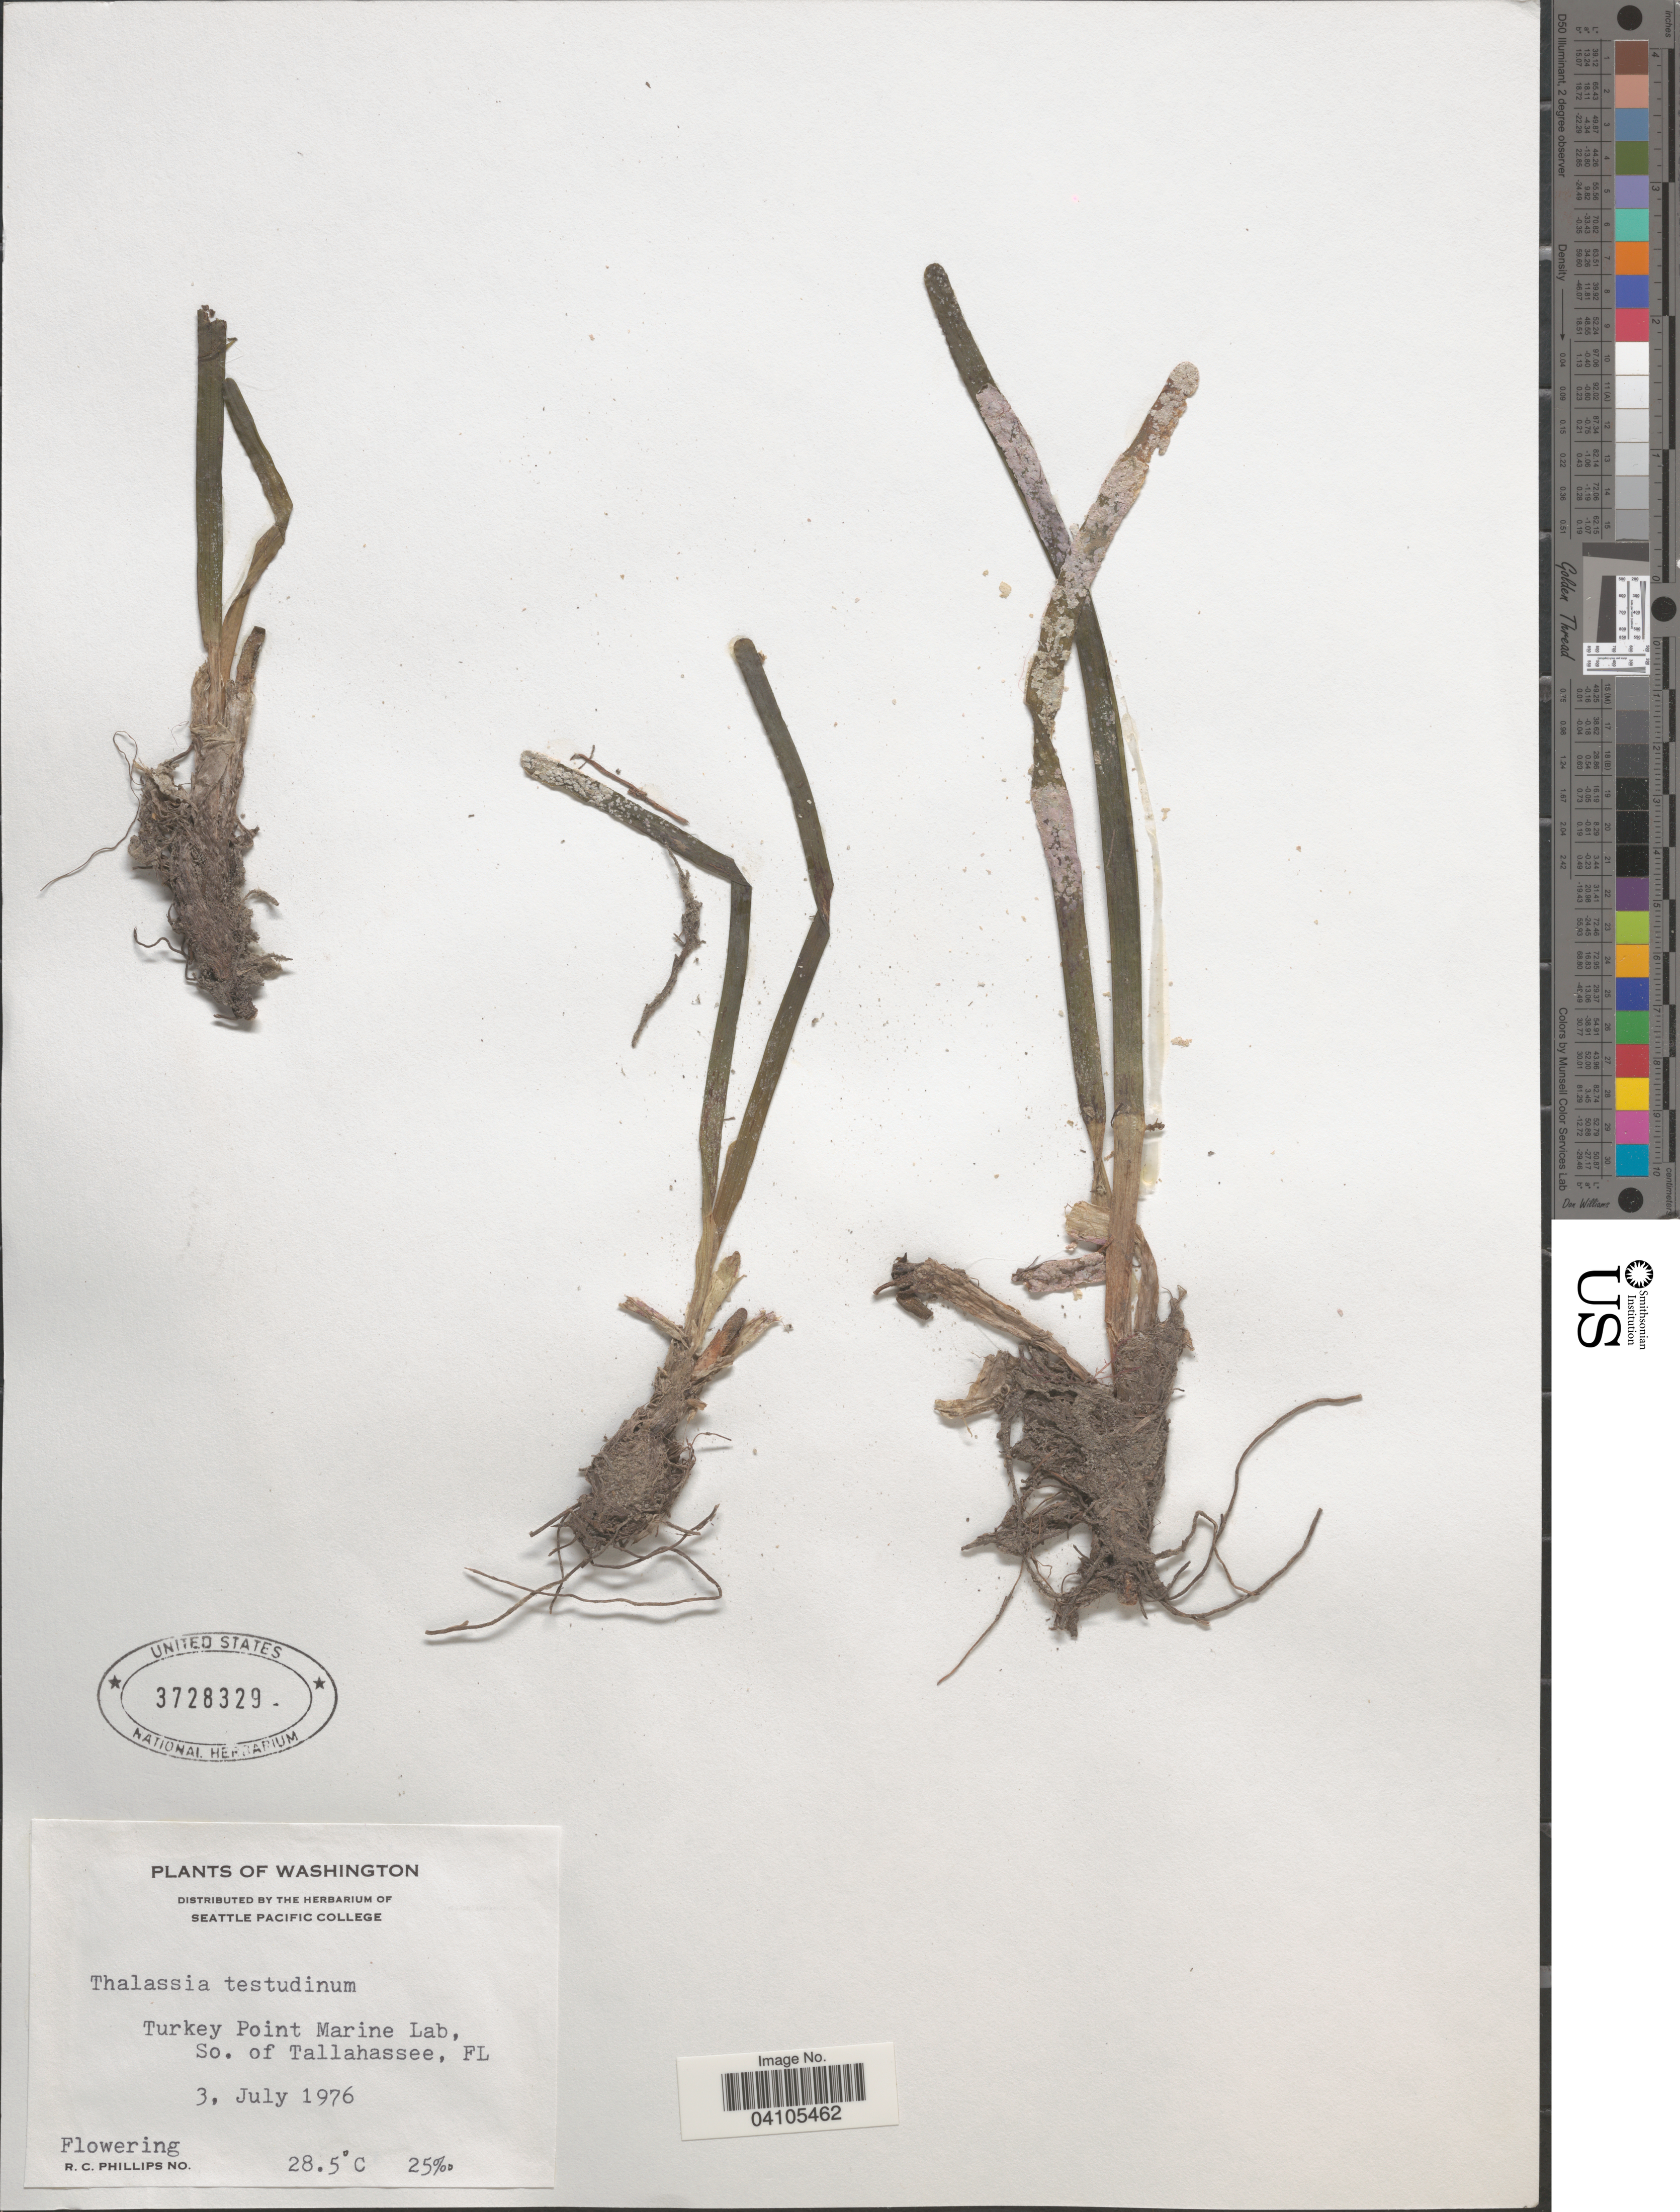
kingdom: Plantae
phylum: Tracheophyta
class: Liliopsida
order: Alismatales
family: Hydrocharitaceae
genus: Thalassia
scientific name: Thalassia testudinum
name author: Banks & Sol. ex K.D. Koenig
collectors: R. C. Phillips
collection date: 1976-07-03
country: United States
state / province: Florida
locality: Turkey Point Marine Lab, So. of Tallahassee.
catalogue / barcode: US 3728329